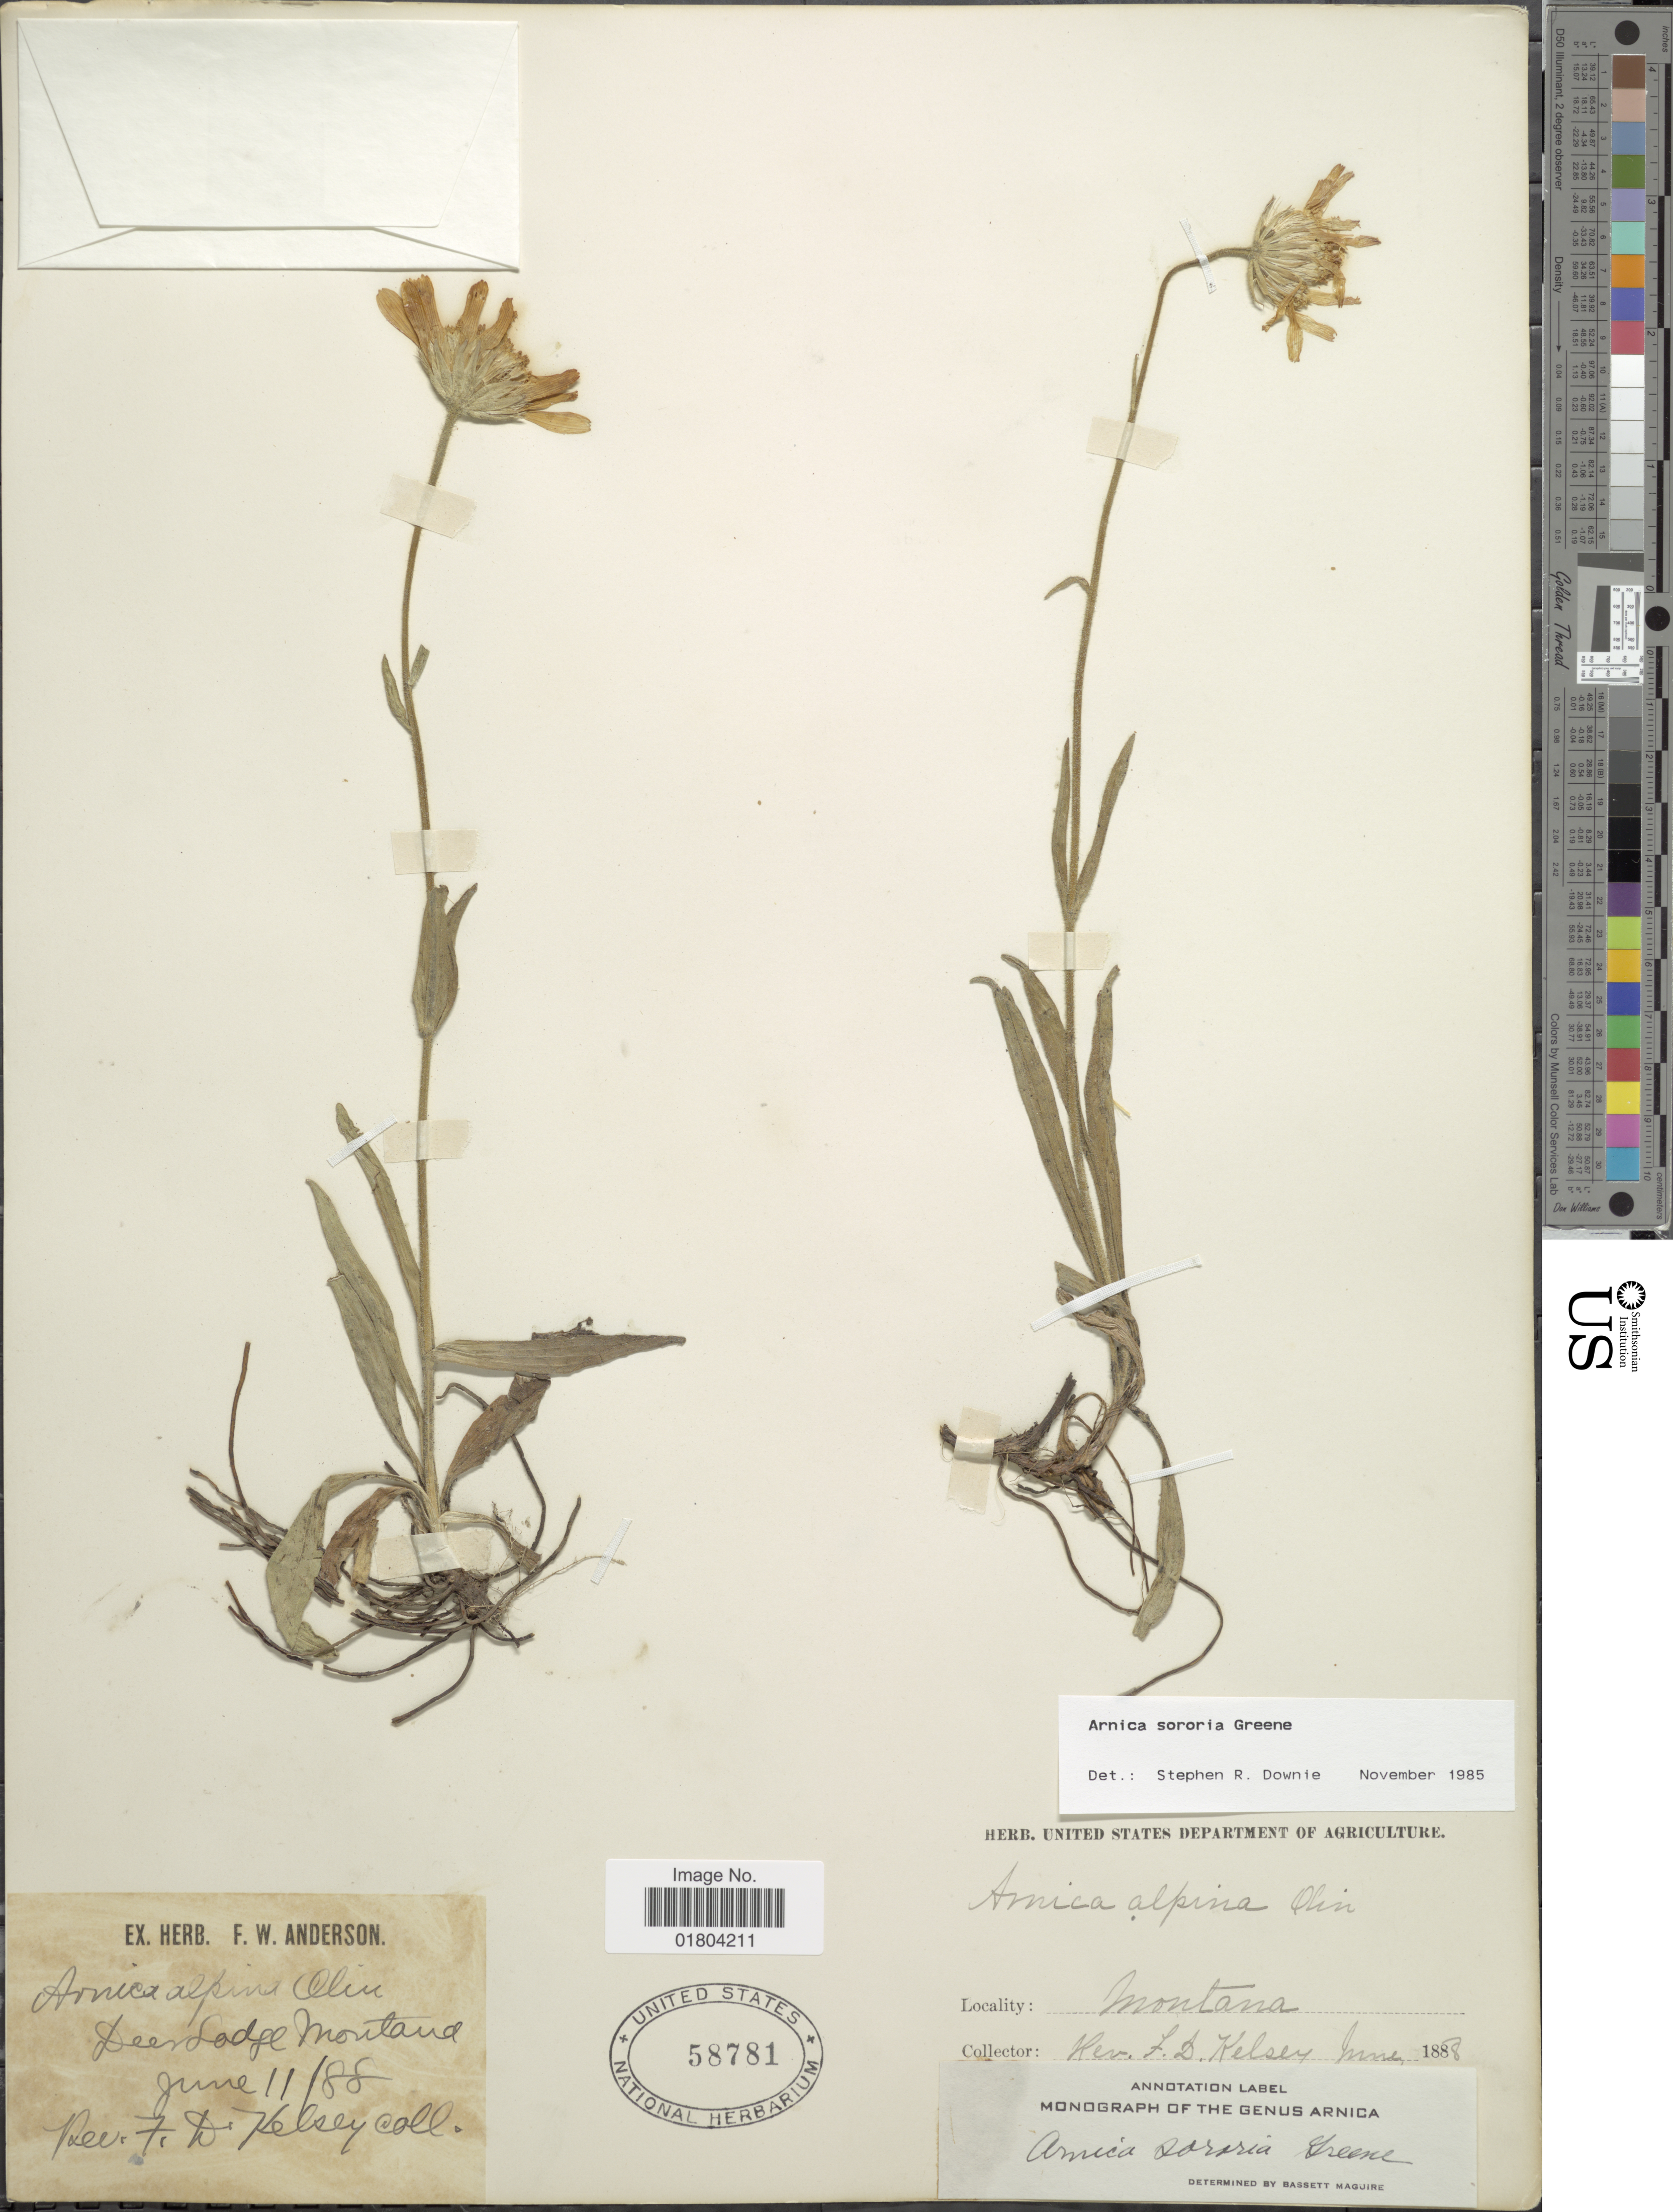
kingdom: Plantae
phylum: Tracheophyta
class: Magnoliopsida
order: Asterales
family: Asteraceae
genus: Arnica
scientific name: Arnica sororia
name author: Greene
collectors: F. Kelsey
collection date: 1888-06-11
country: United States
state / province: Montana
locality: Deep Lodge Montana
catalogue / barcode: US 58781